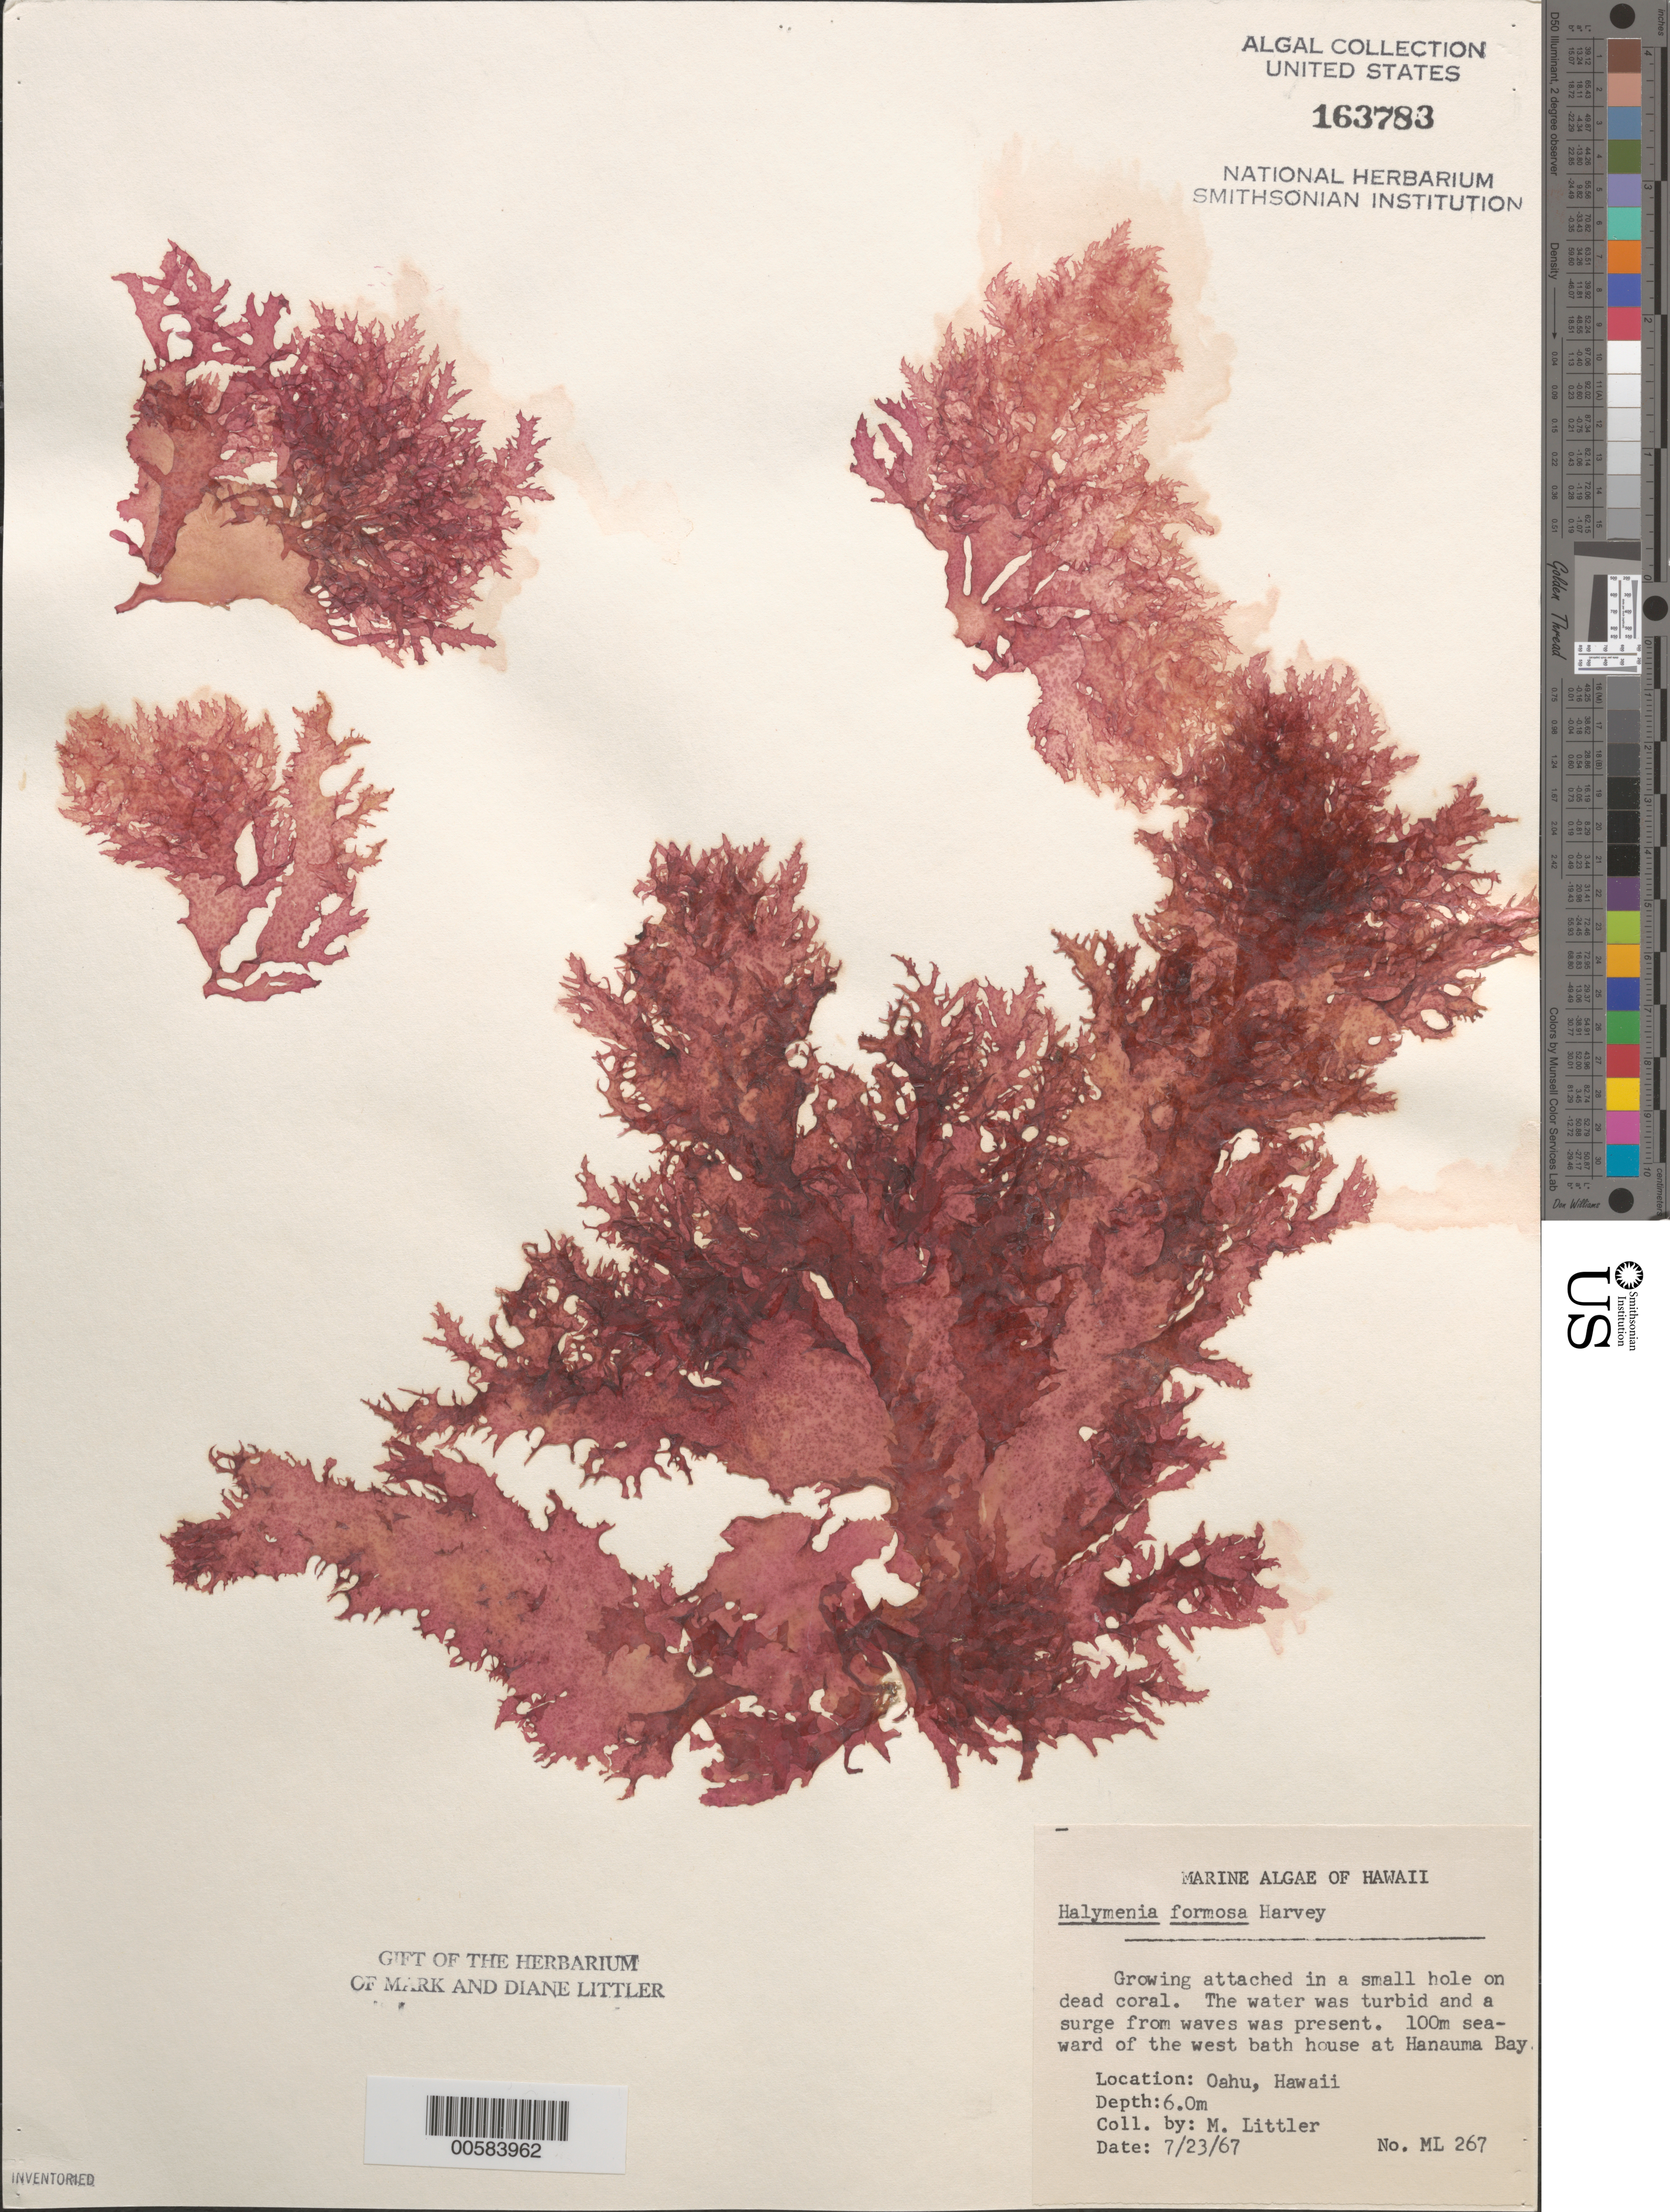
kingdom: Plantae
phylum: Rhodophyta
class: Florideophyceae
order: Halymeniales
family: Halymeniaceae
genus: Halymenia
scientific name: Halymenia formosa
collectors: M. M. Littler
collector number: ML 267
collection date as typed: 23 Jul 1967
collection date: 1967-07-23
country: United States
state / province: Hawaii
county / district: Honolulu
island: Oahu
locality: Hanauma Bay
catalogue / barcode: US 163783